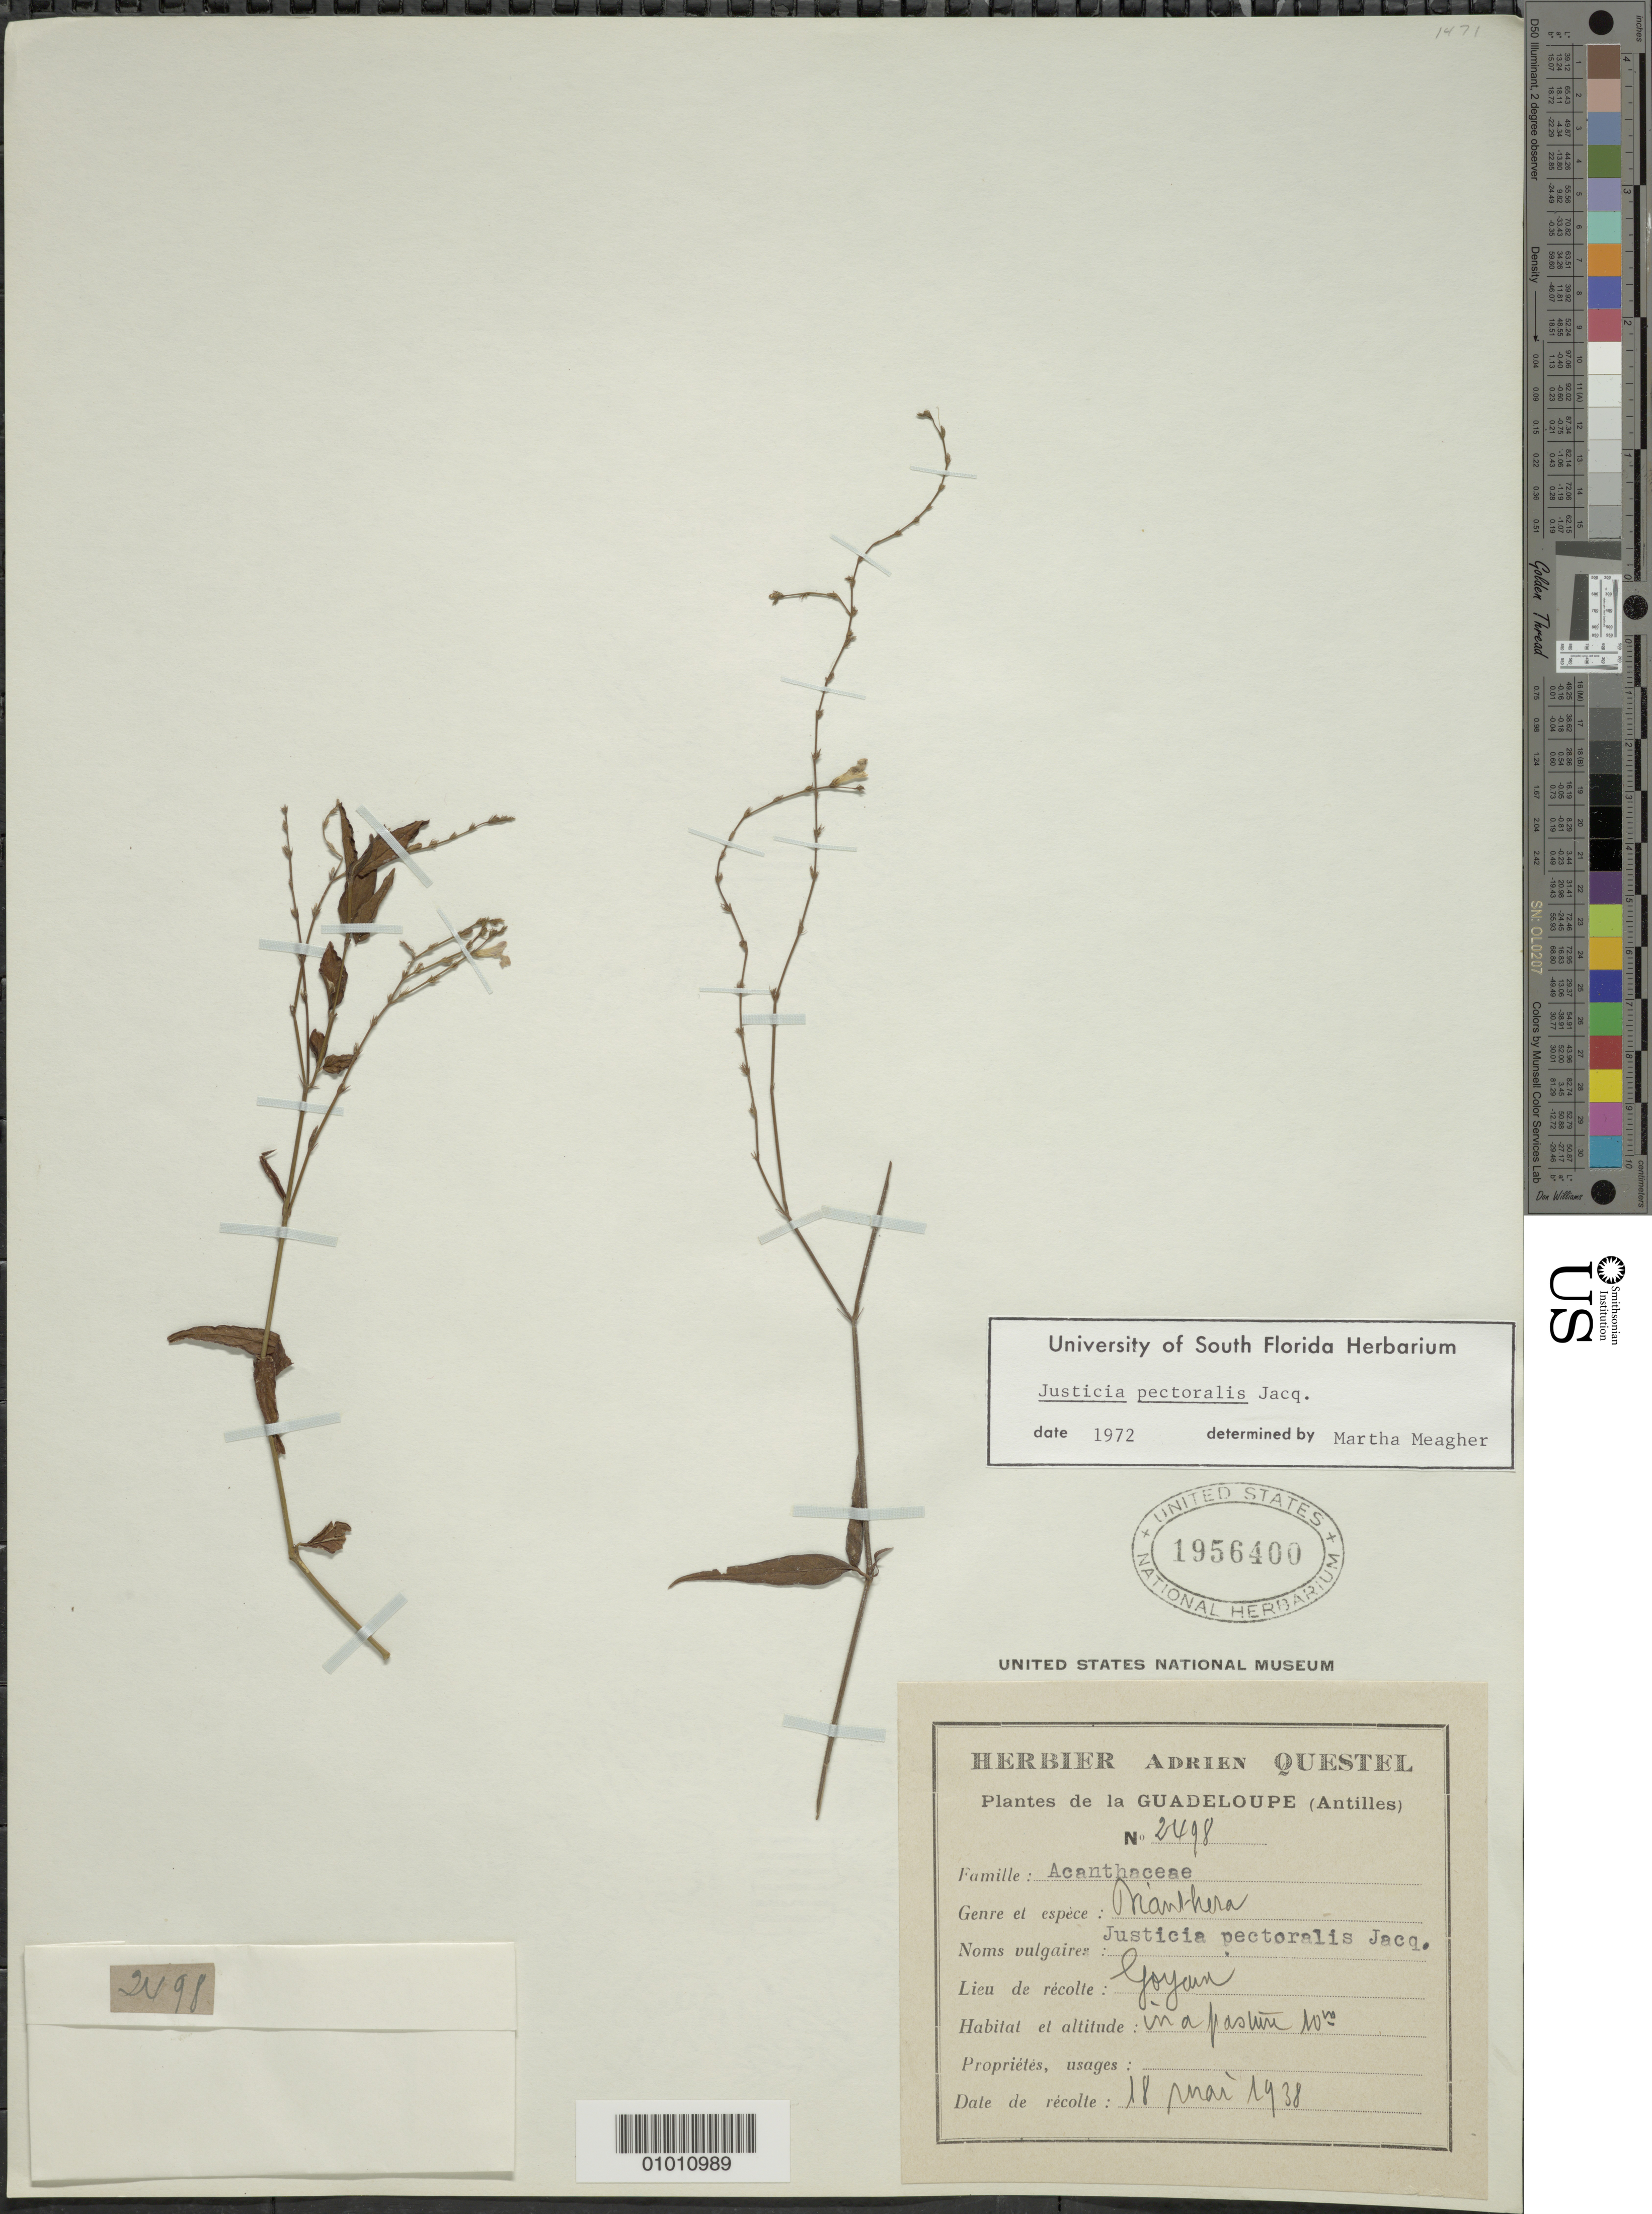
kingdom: Plantae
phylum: Tracheophyta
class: Magnoliopsida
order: Lamiales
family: Acanthaceae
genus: Justicia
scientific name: Justicia pectoralis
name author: Jacq.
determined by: Meagher, M.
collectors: A. Questel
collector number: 2498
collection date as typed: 18 May 1938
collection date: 1938-05-18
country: Guadeloupe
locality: Goyain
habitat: In a pasture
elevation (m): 10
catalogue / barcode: US 1956400